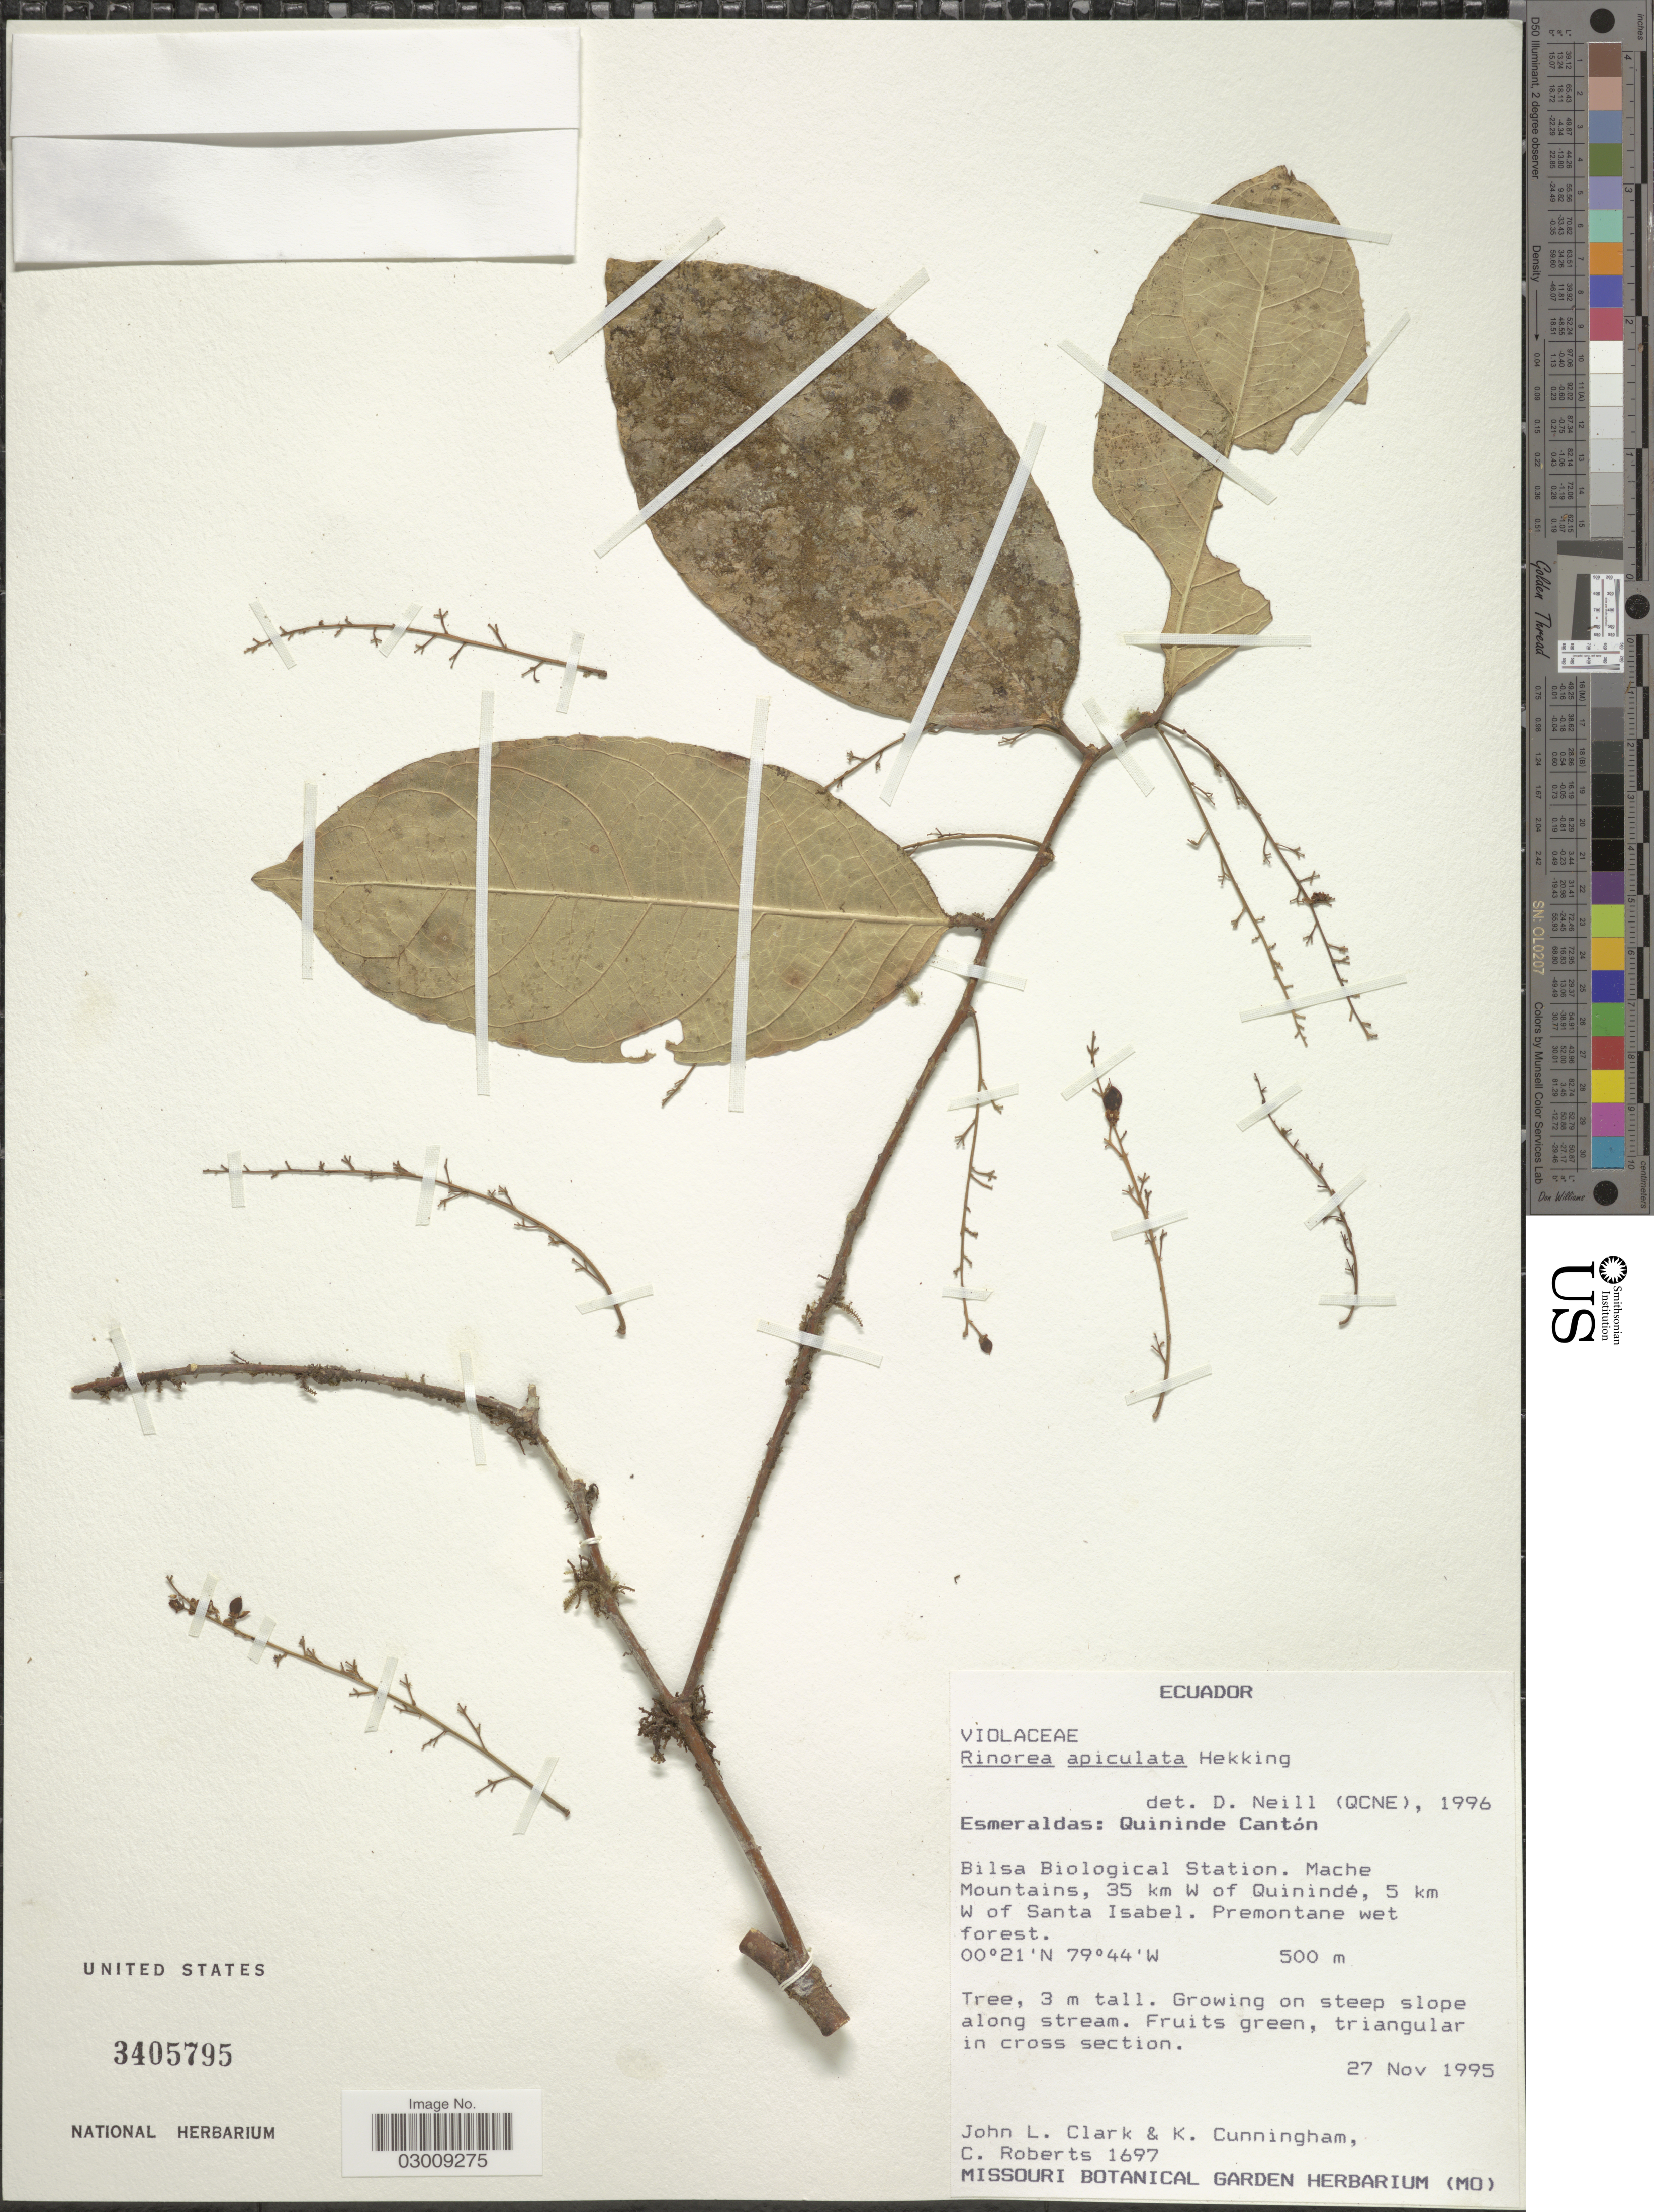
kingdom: Plantae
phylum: Tracheophyta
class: Magnoliopsida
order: Malpighiales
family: Violaceae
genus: Bribria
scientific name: Bribria apiculata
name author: (Hekking) Wahlert & H.E. Ballard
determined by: Hoyos-Gomez, S. E.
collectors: J. L. Clark, K. Cunningham & C. Roberts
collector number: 1697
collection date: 1995-11-27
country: Ecuador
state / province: Esmeraldas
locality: Quininde Cantón. Bilsa Biological Station. Mache Mountains, 35 km W of Quinindé, 5 km W of Santa Isabel.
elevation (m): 500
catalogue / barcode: US 3405795